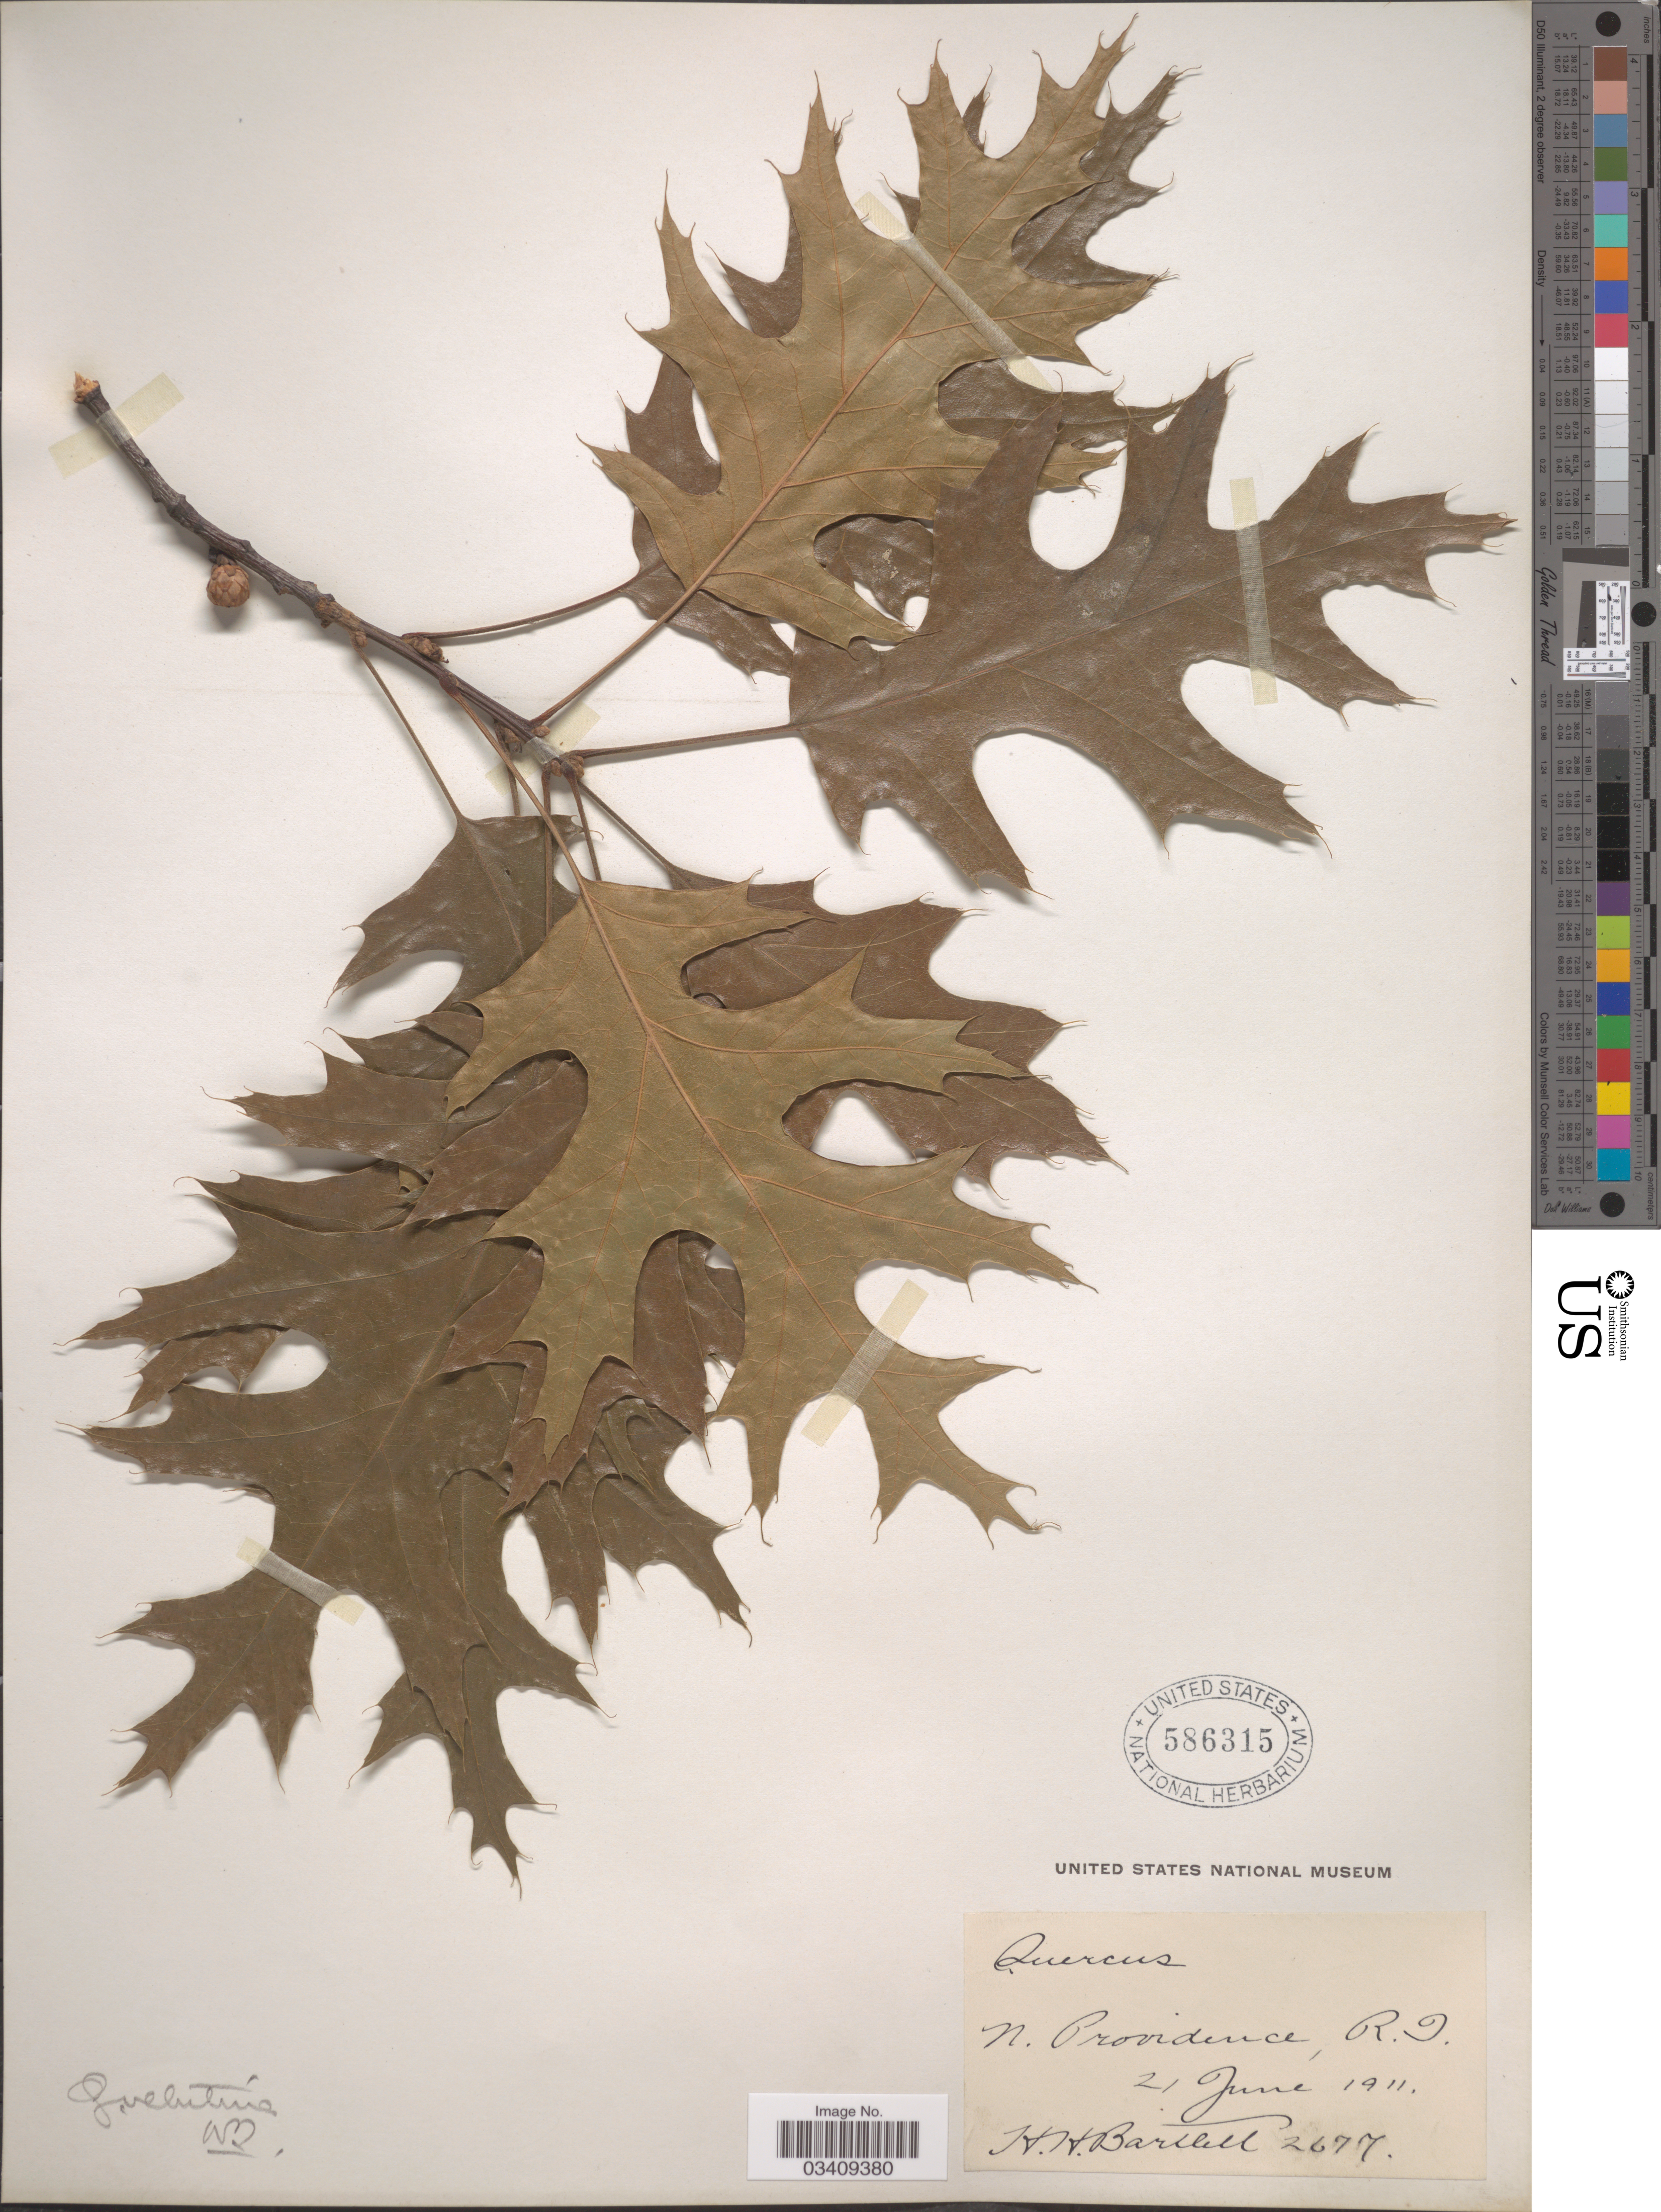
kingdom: Plantae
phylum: Tracheophyta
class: Magnoliopsida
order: Fagales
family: Fagaceae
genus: Quercus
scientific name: Quercus velutina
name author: Lam.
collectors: H. H. Bartlett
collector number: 2677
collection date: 1911-06-21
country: United States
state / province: Rhode Island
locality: N. Providence.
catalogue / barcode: US 586315